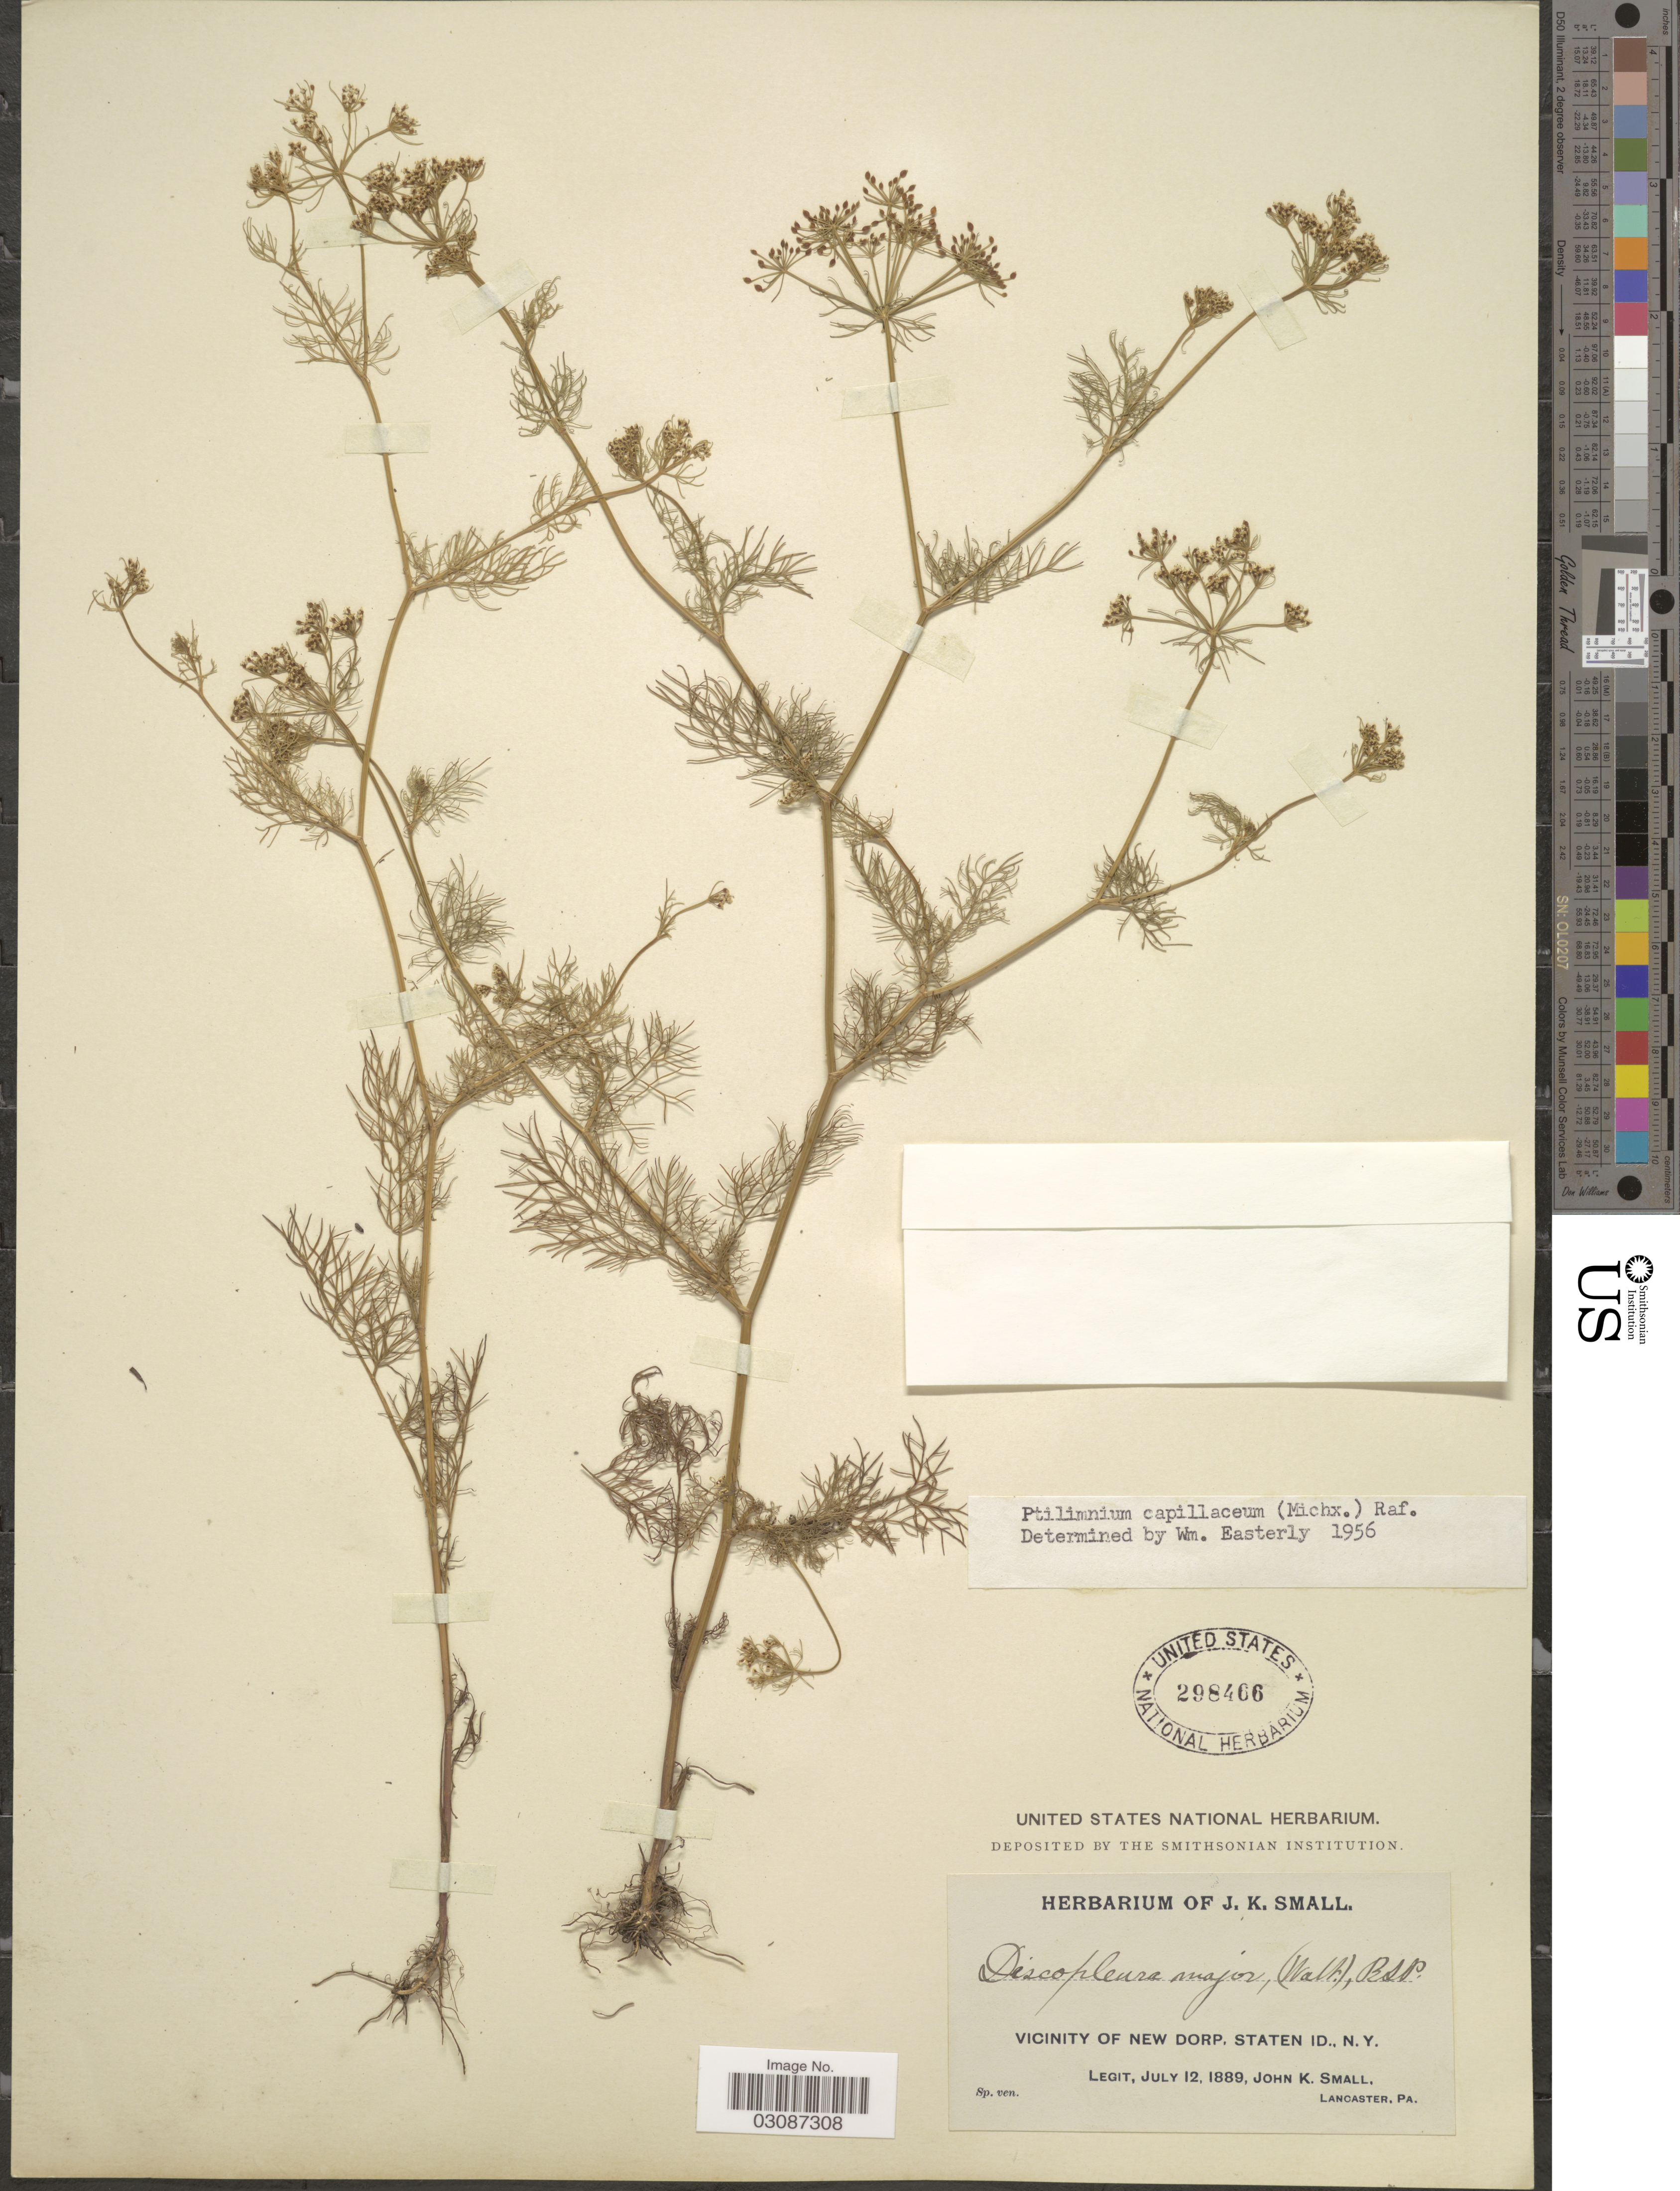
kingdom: Plantae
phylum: Tracheophyta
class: Magnoliopsida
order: Apiales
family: Apiaceae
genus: Ptilimnium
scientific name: Ptilimnium capillaceum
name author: (Michx.) Raf.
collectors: J. K. Small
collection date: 1889-07-12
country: United States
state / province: New York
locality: Vicinity of New Dorp, Staten Id.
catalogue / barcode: US 298466